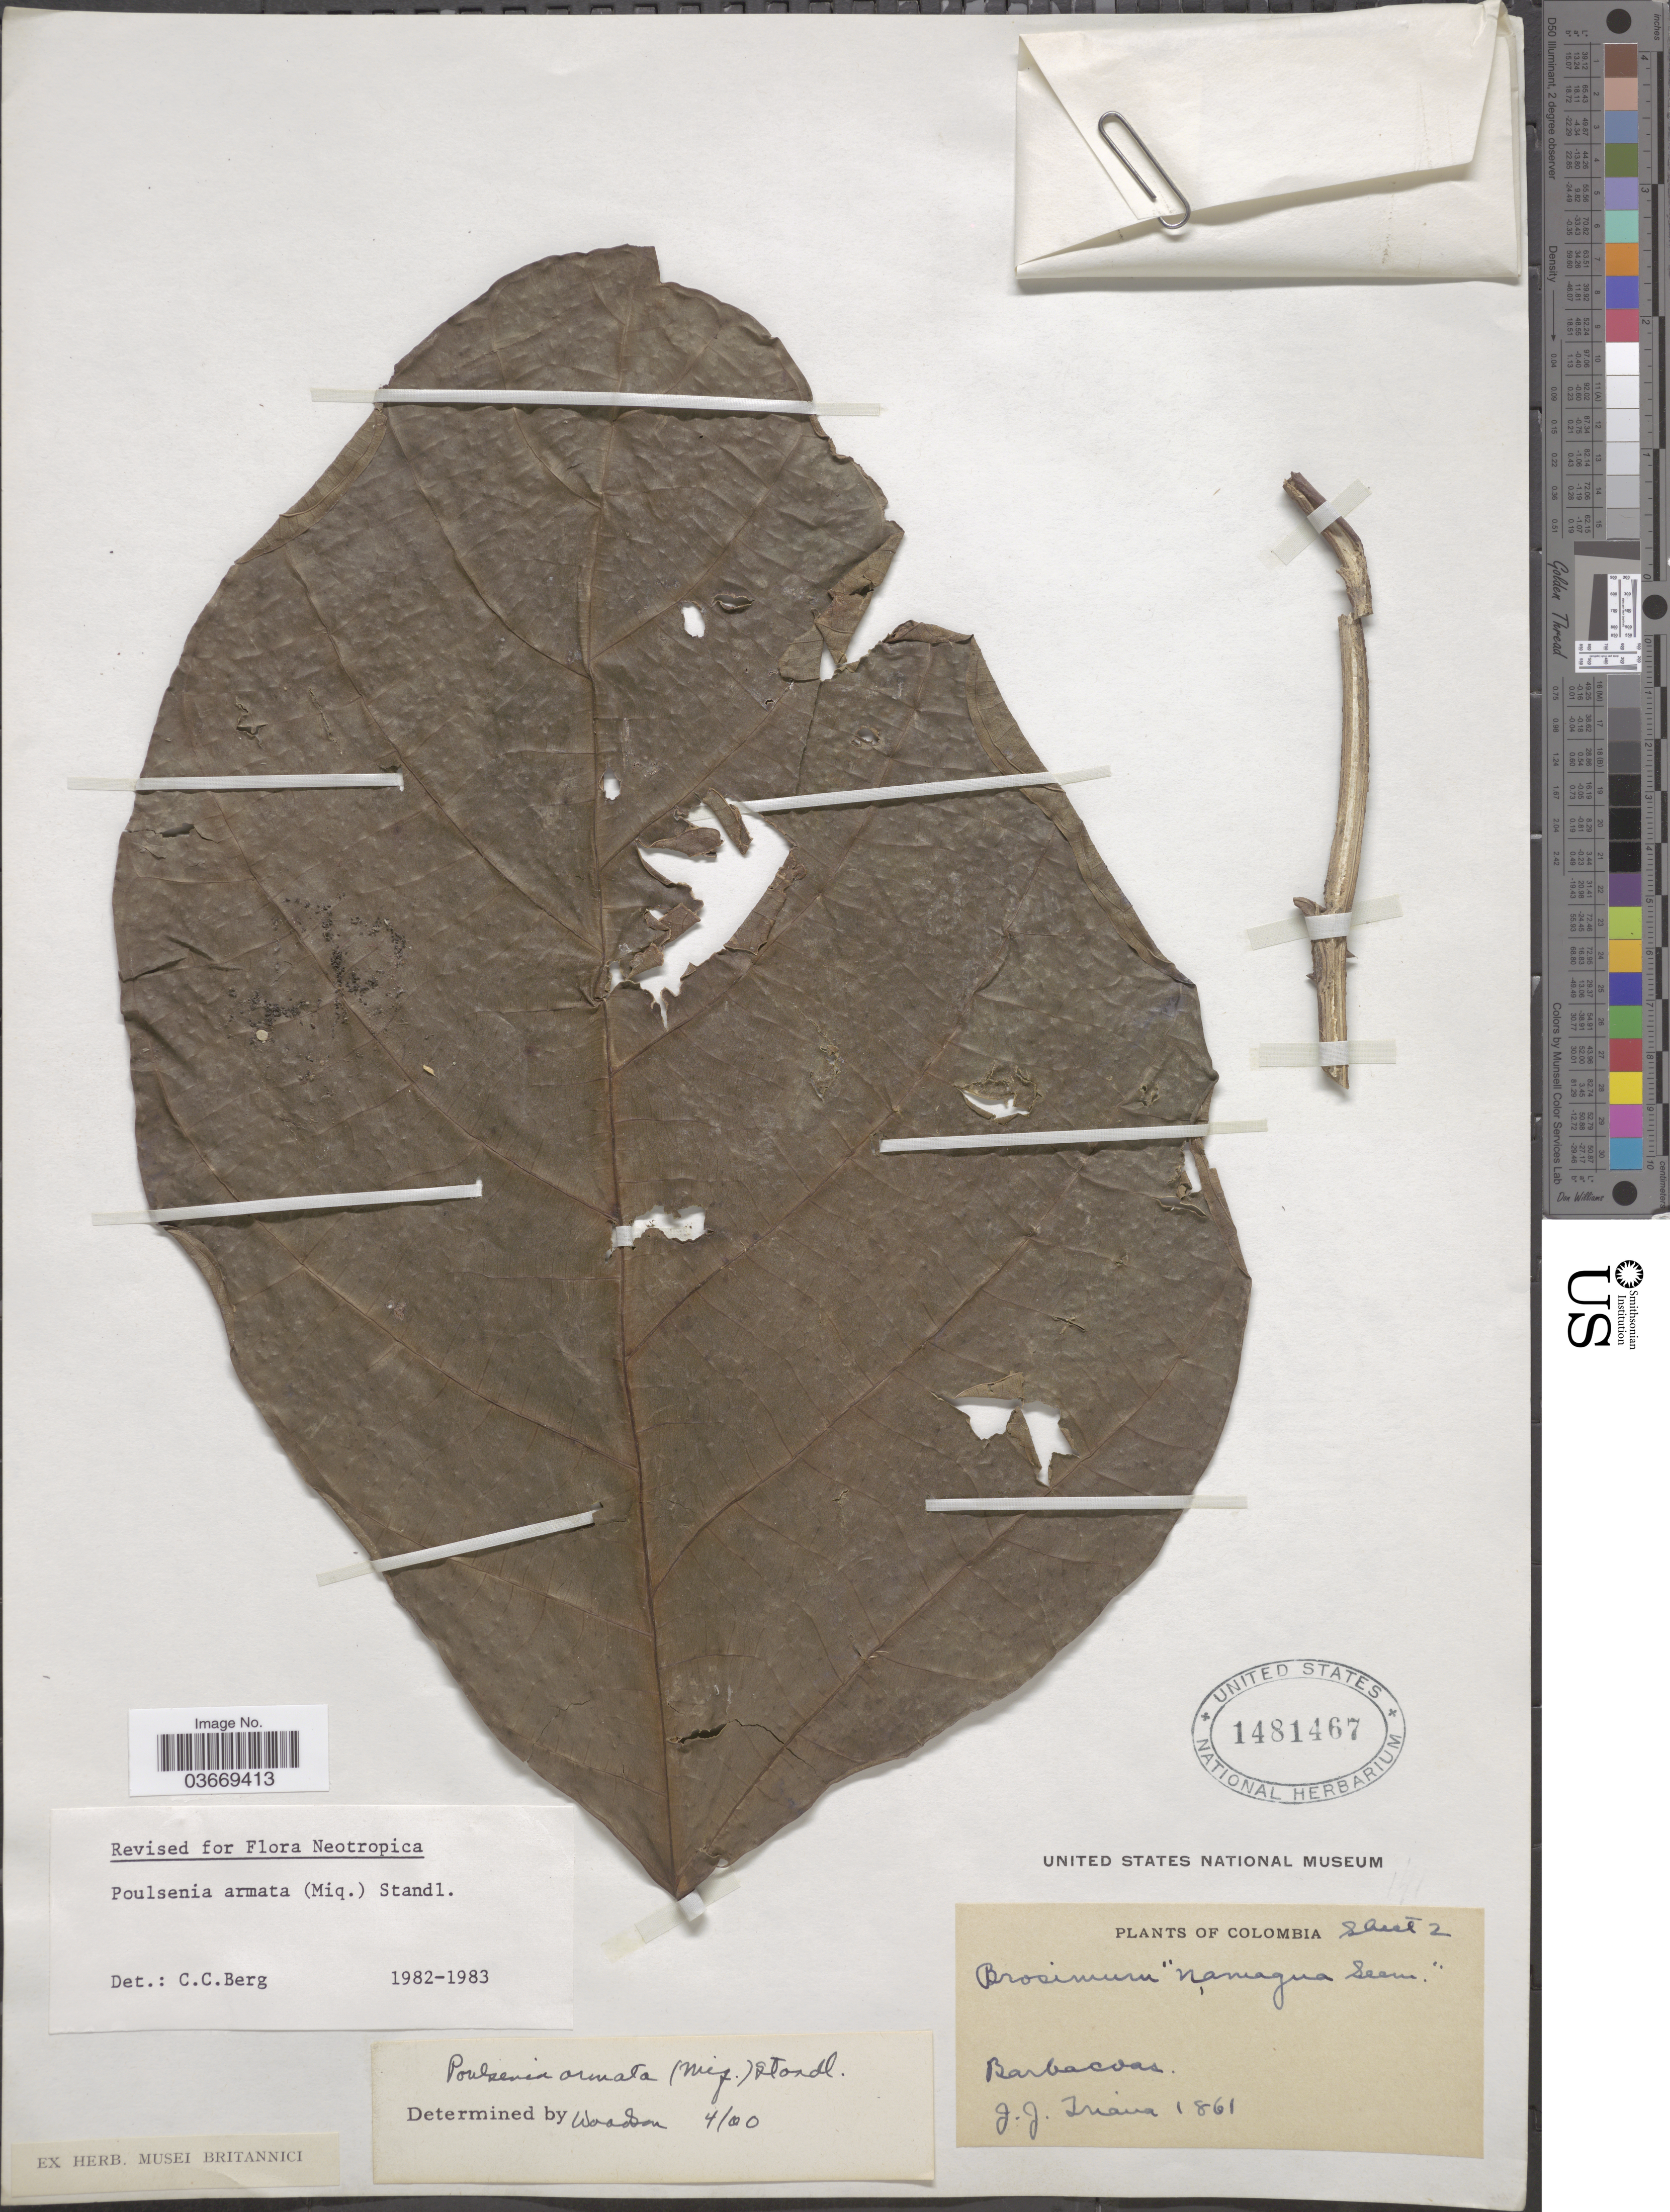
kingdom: Plantae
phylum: Tracheophyta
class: Magnoliopsida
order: Rosales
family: Moraceae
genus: Poulsenia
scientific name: Poulsenia armata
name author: (Miq.) Standl.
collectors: J. J. Triana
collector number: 1861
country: Colombia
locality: Barbacoas.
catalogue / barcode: US 1481467